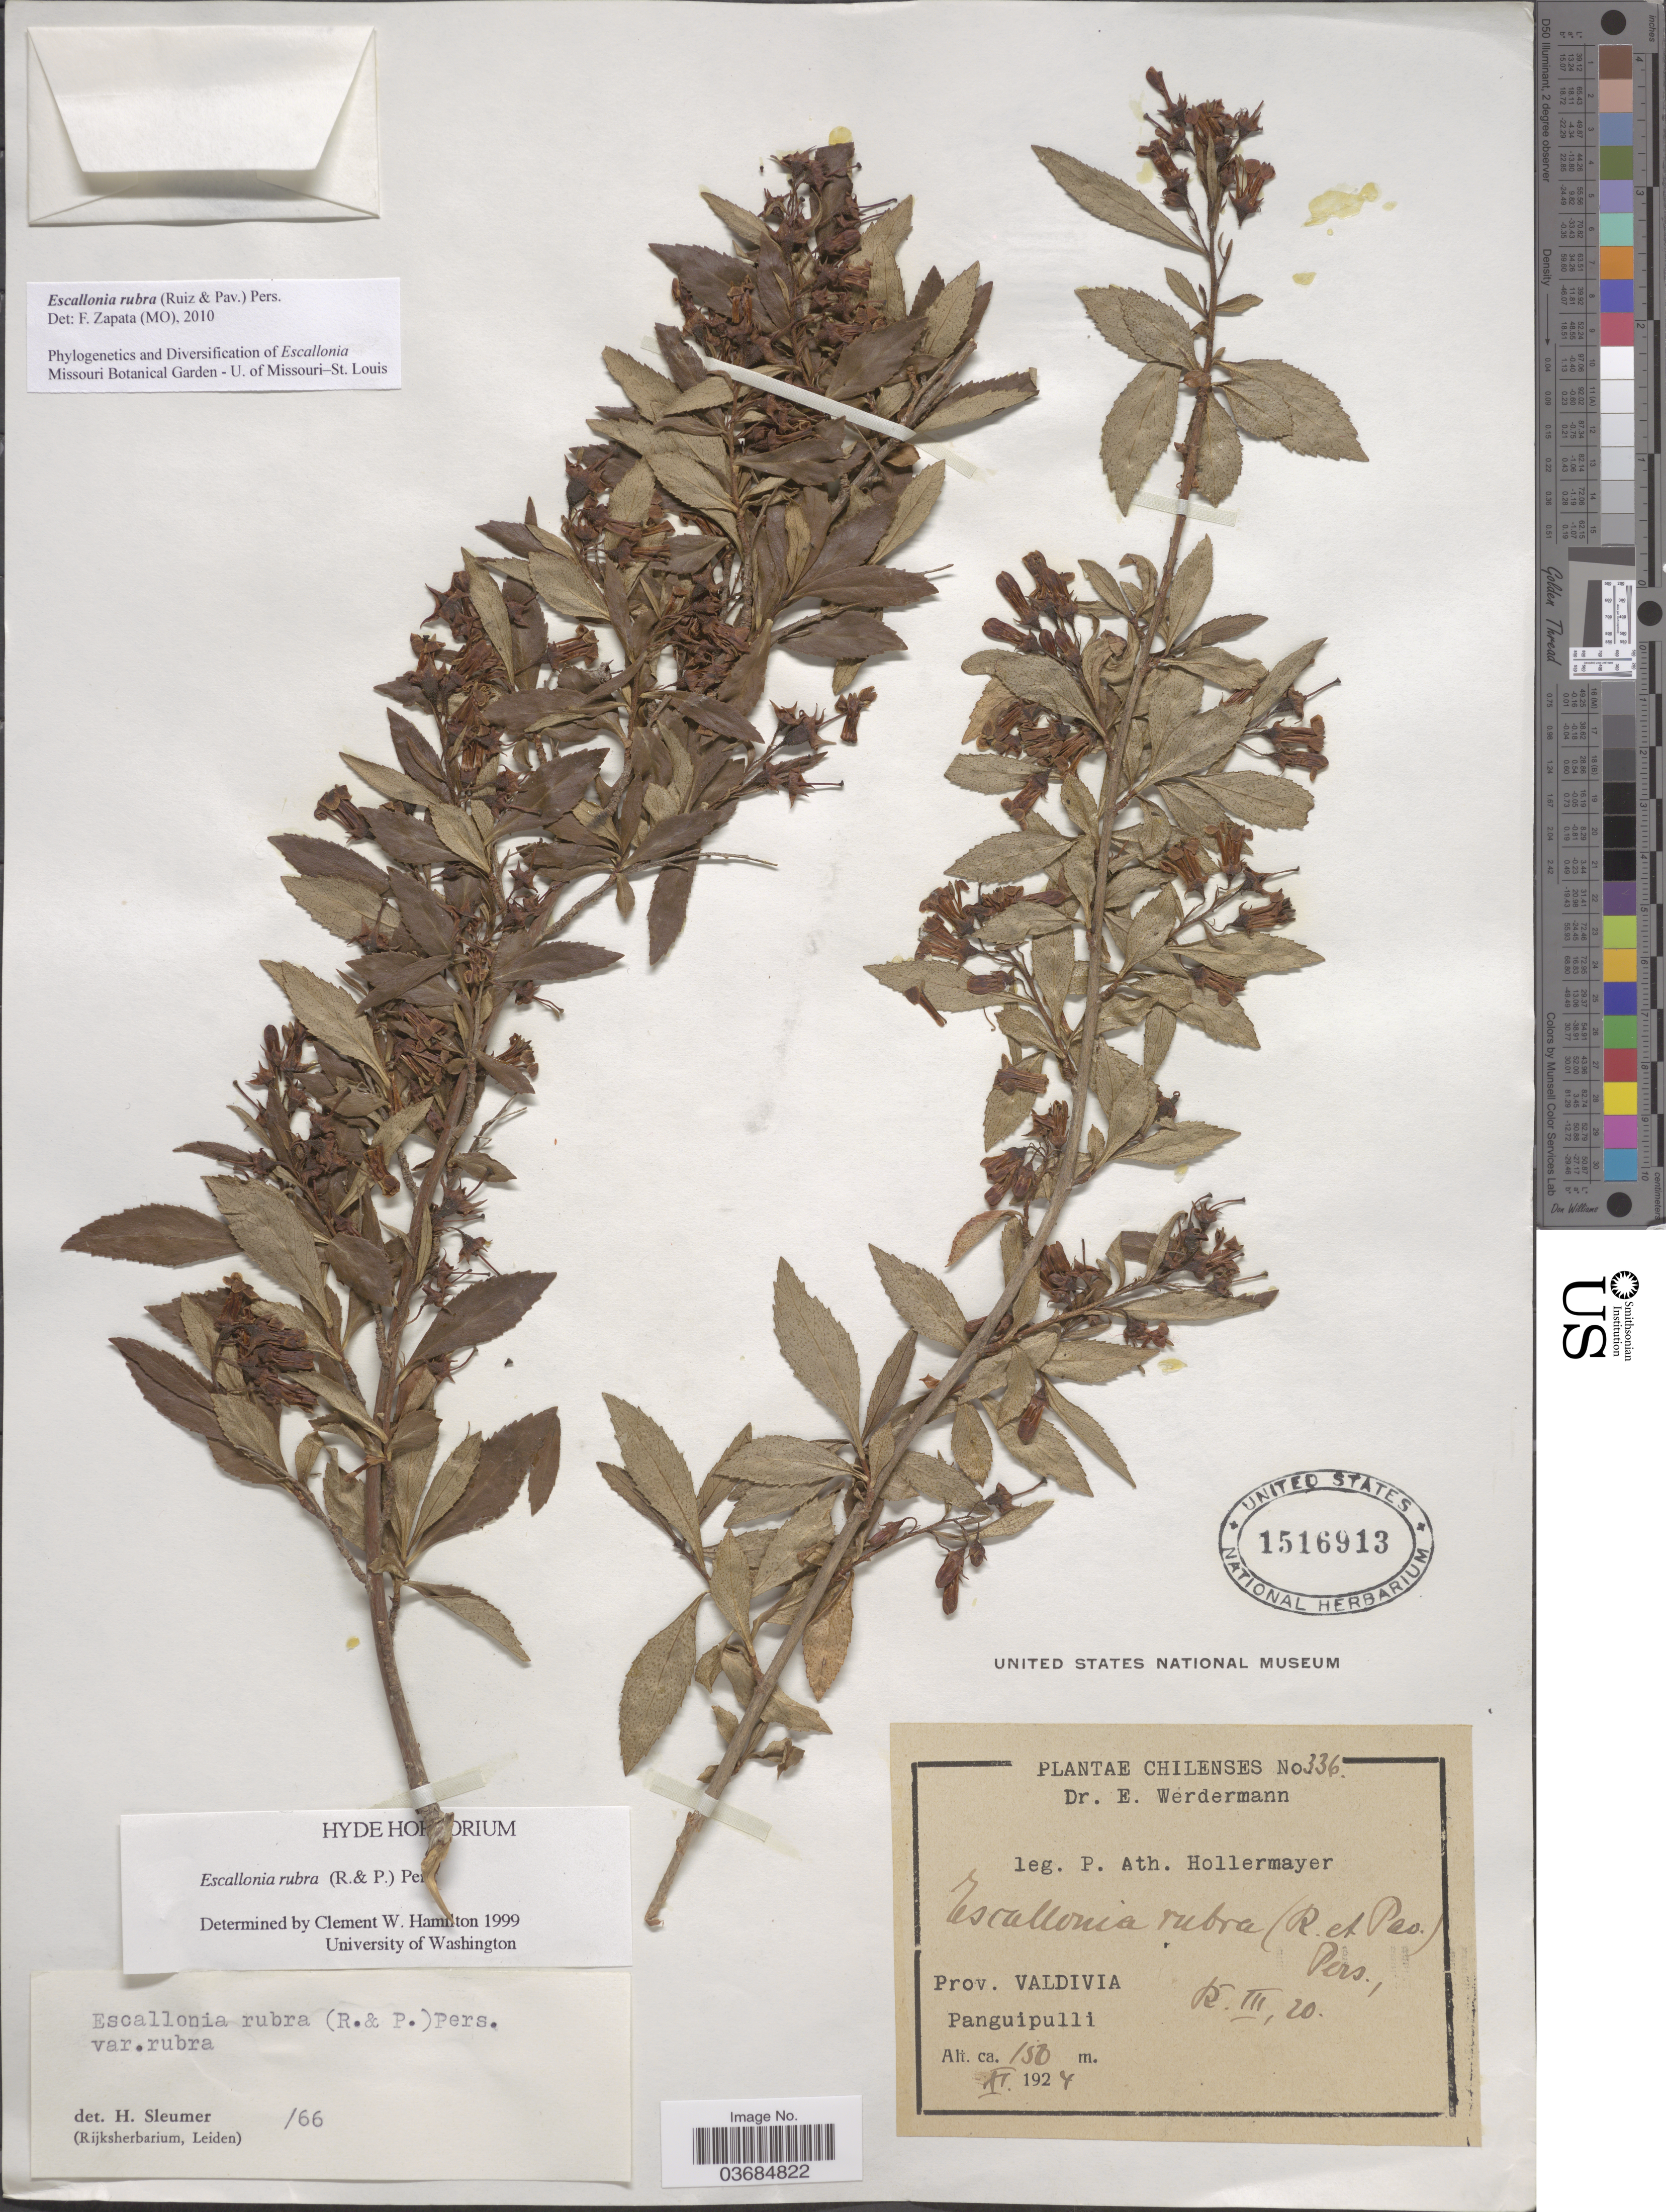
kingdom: Plantae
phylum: Tracheophyta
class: Magnoliopsida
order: Escalloniales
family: Escalloniaceae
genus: Escallonia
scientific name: Escallonia rubra var. rubra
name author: (Ruiz & Pav.) Pers.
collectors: P. Hollermayer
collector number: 336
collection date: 1924-11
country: Chile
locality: Prov. Valdivia. Panguipulli.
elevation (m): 150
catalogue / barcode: US 1516913